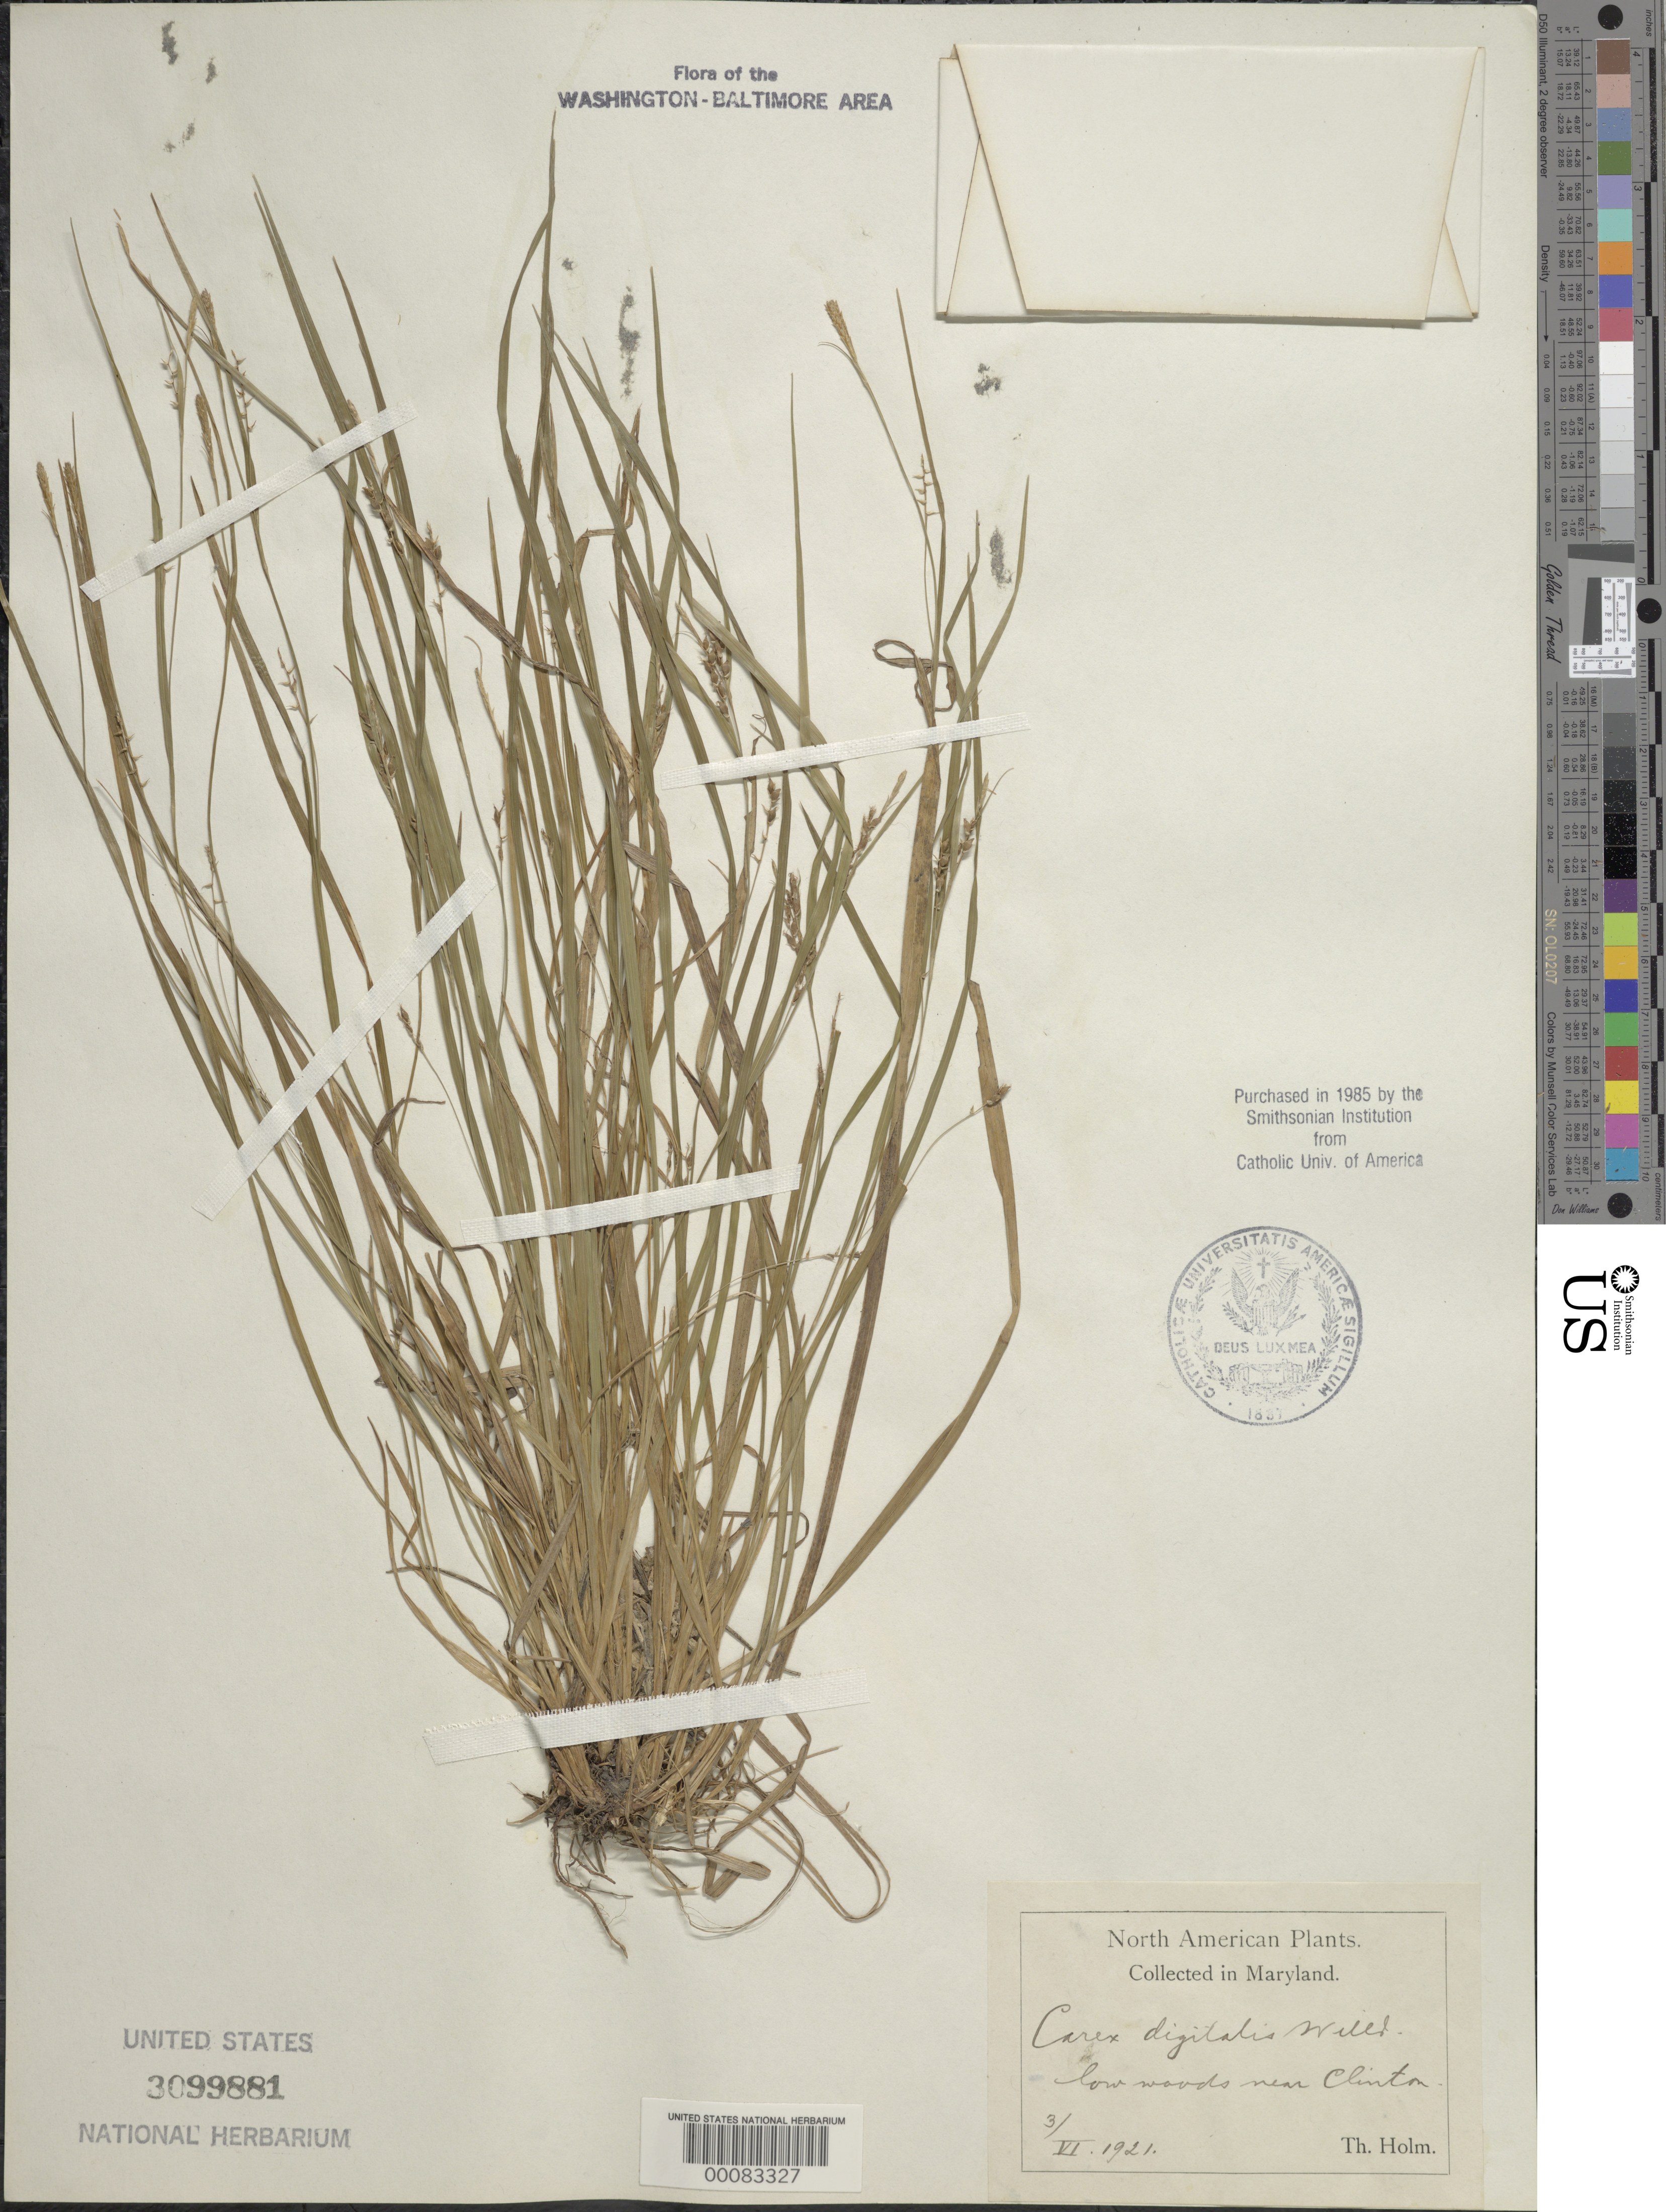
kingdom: Plantae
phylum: Tracheophyta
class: Liliopsida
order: Poales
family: Cyperaceae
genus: Carex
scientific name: Carex digitalis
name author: Willd.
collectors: T. Holm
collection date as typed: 03 Jun 1921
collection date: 1921-06-03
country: United States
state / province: Maryland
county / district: Prince George's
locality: Near Clinton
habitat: Low woods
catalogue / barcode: US 3099881